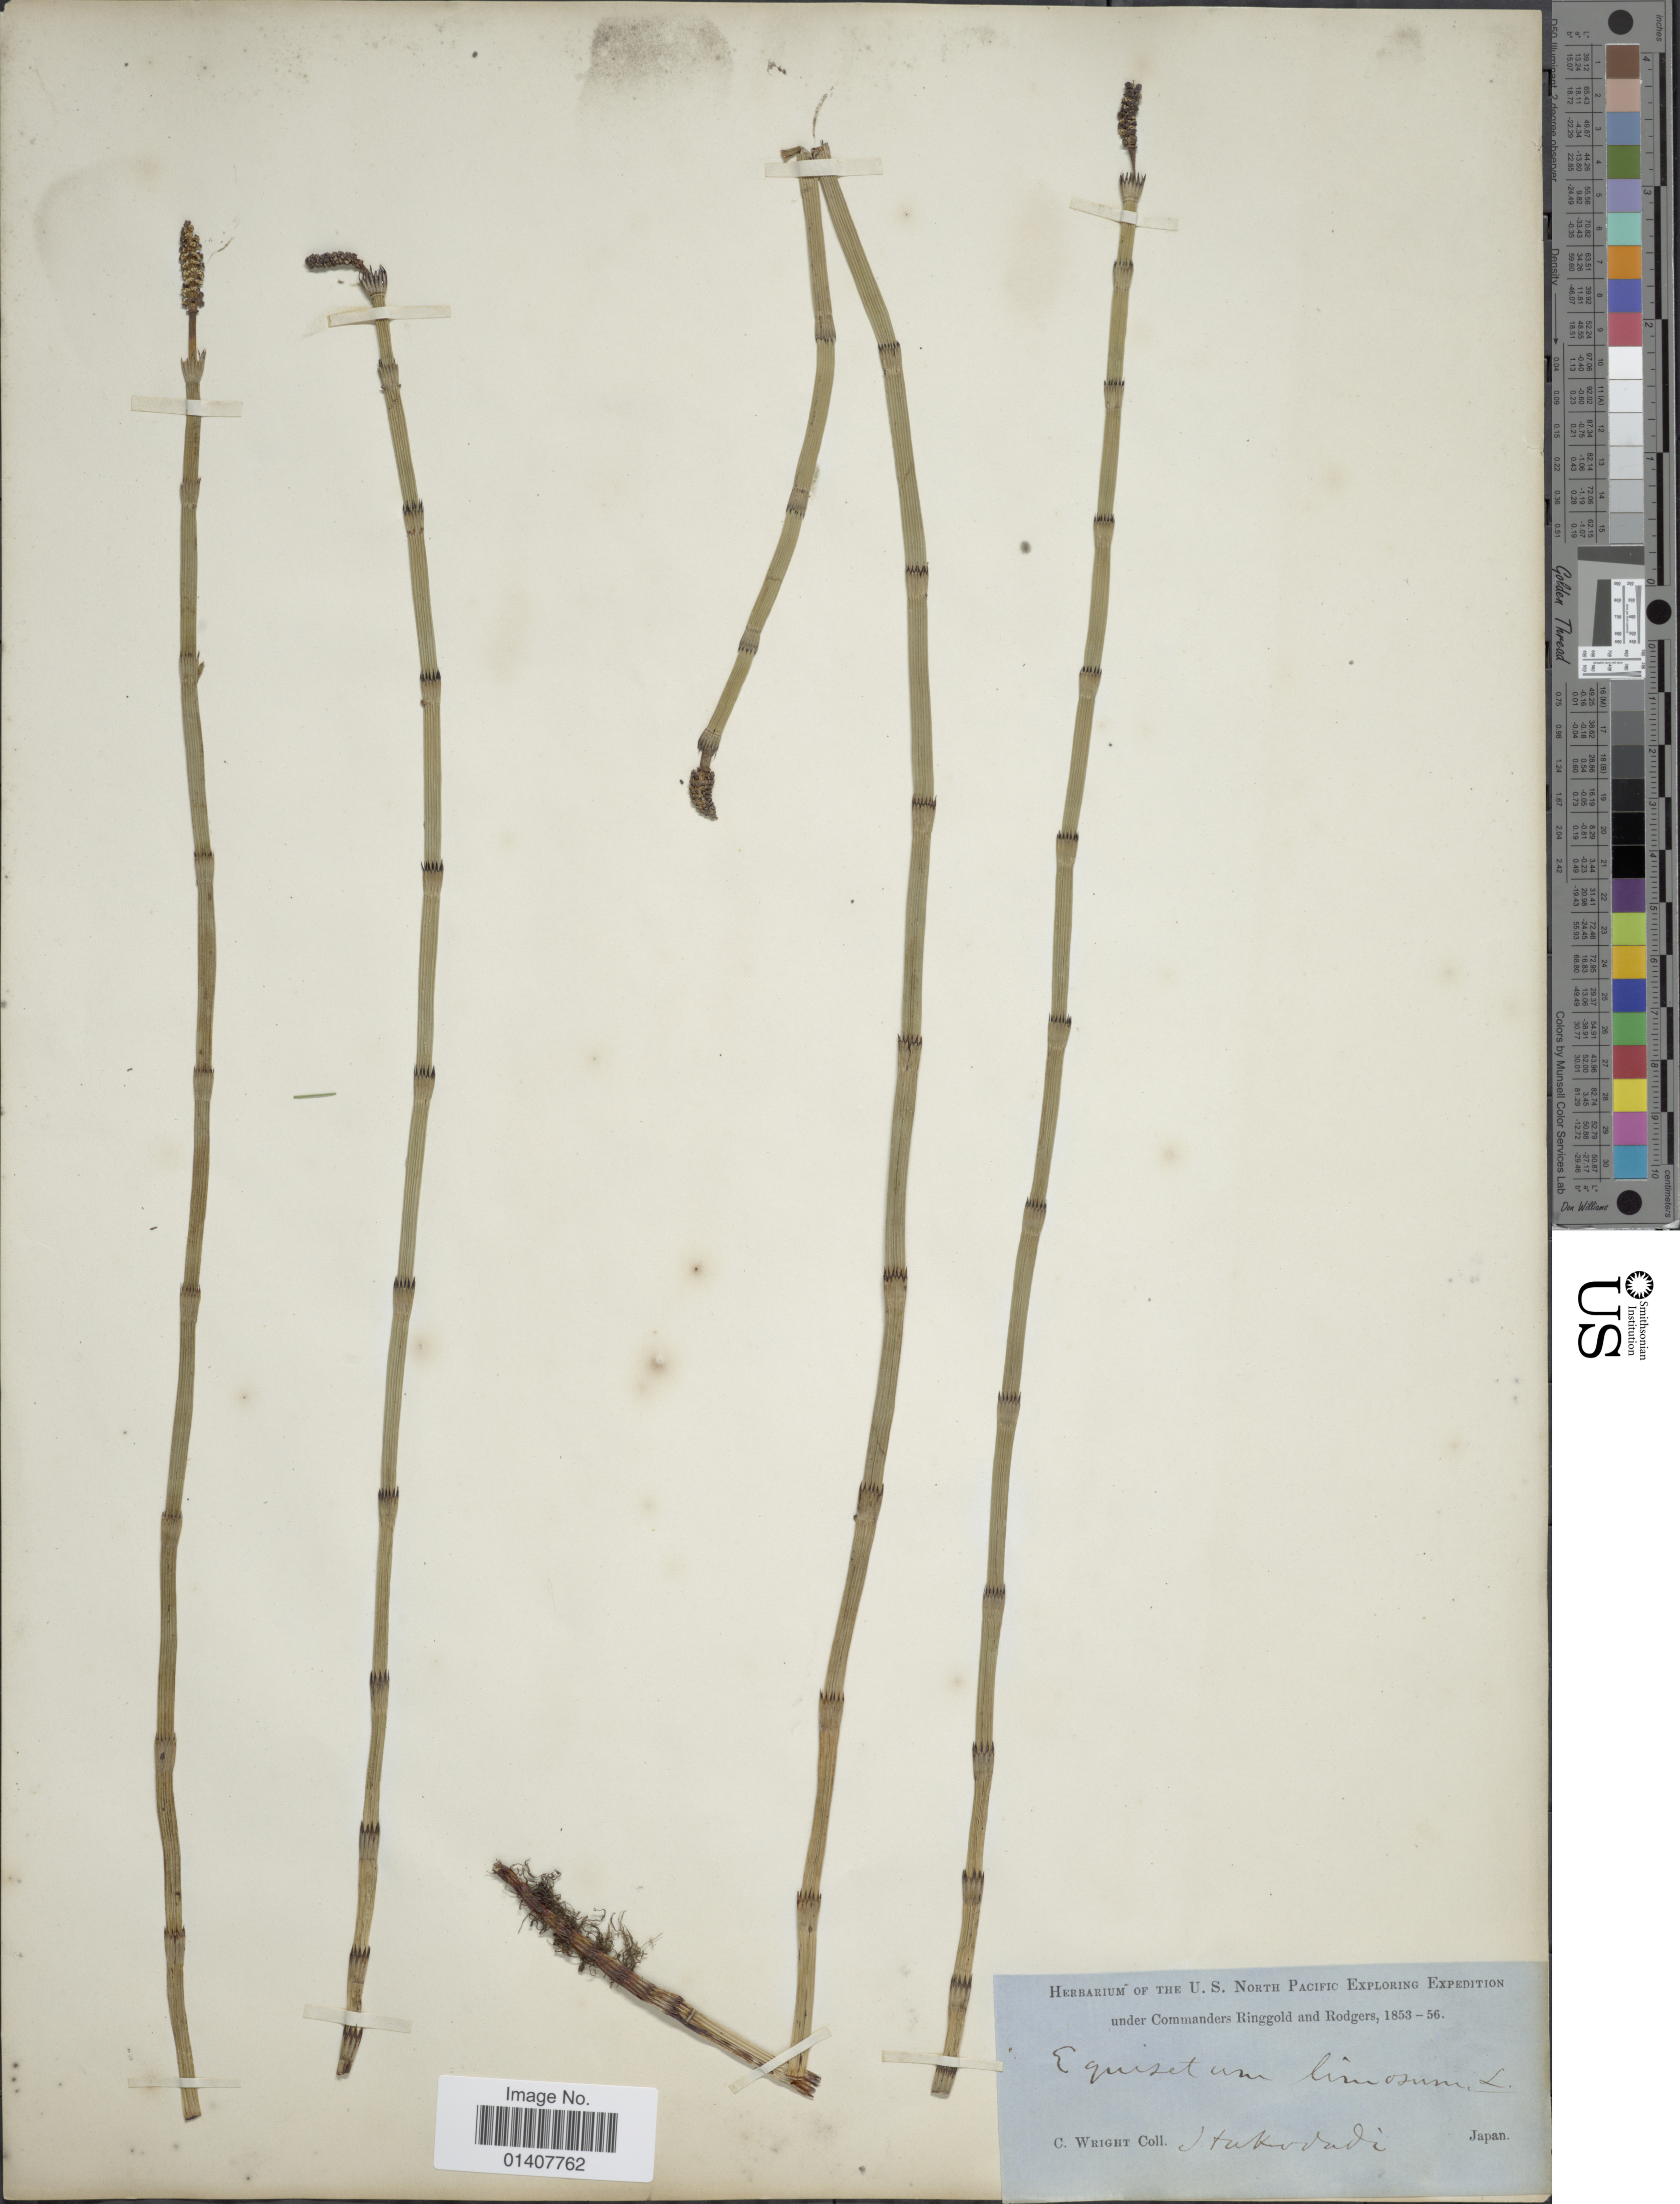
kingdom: Plantae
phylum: Tracheophyta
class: Polypodiopsida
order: Equisetales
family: Equisetaceae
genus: Equisetum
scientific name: Equisetum fluviatile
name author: L.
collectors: C. Wright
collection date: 1853/1856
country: Japan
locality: Hakodate.